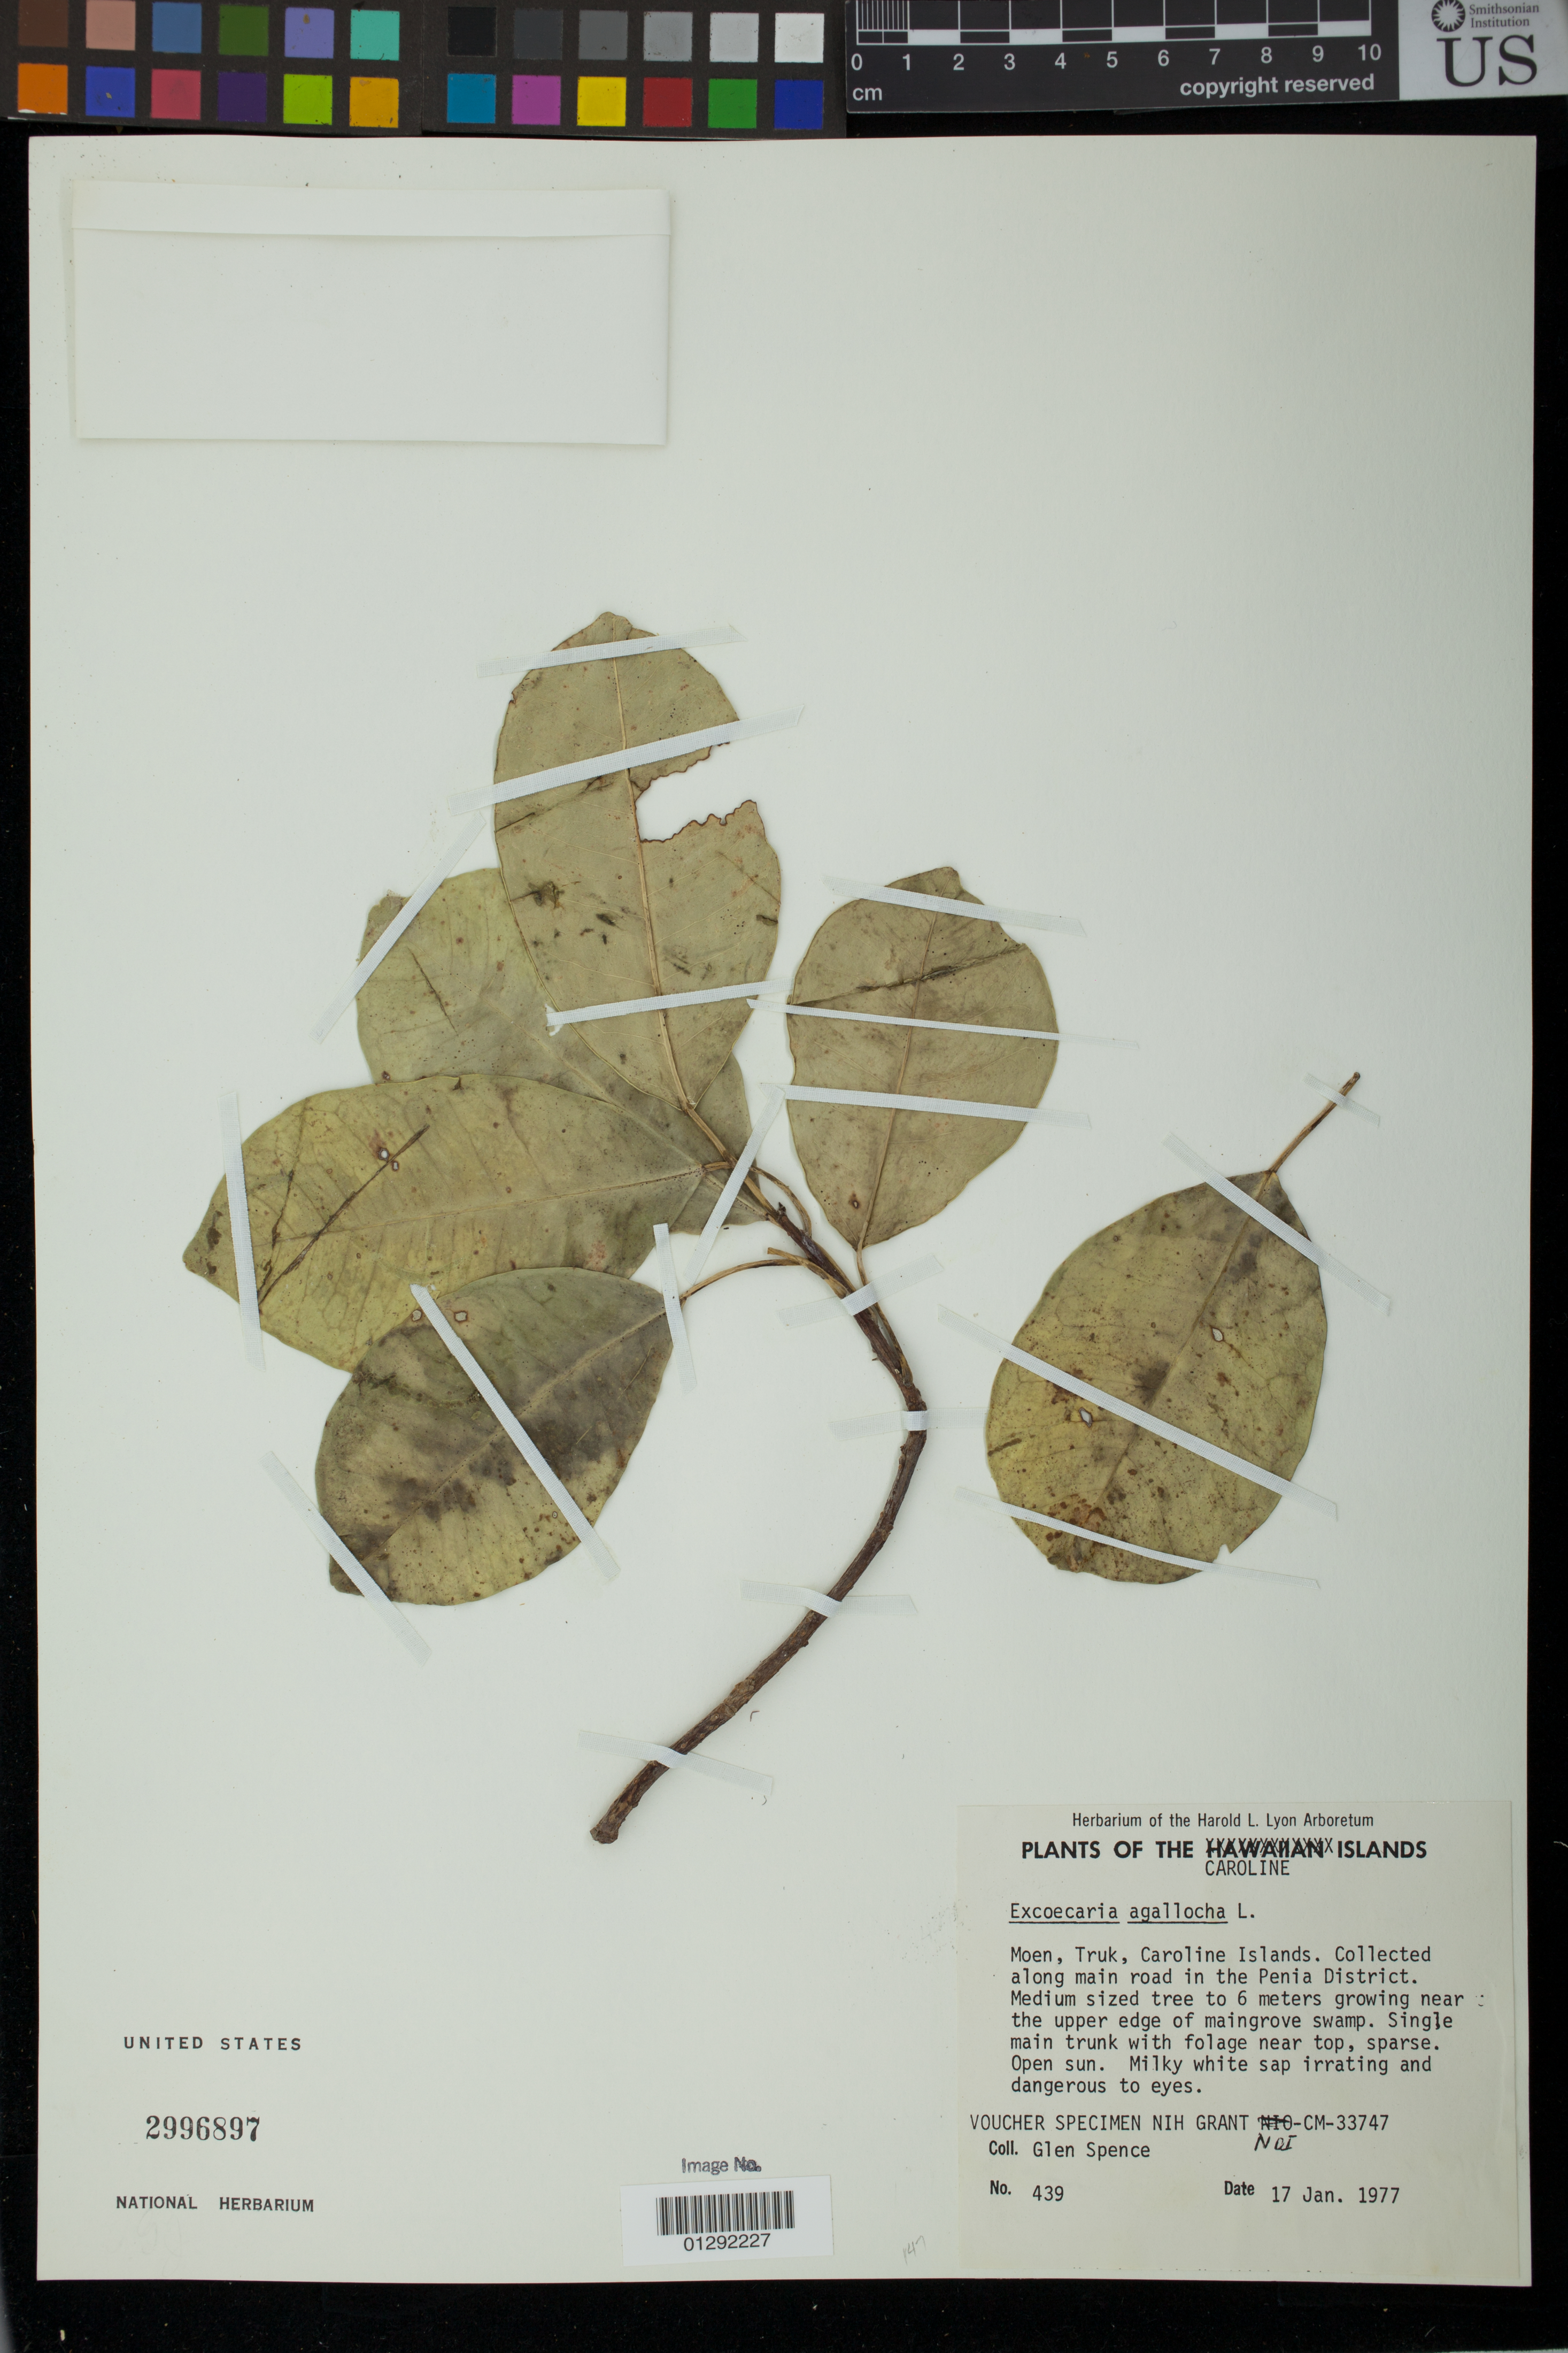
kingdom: Plantae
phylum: Tracheophyta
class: Magnoliopsida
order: Malpighiales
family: Euphorbiaceae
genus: Excoecaria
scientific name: Excoecaria agallocha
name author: L.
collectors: G. Spence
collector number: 439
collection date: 1977-01-17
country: Micronesia, Federated States of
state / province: Truk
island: Moen [Wono]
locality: Moen, Truk, Caroline Islands. Along main road in the Penia District.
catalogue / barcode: US 2996897